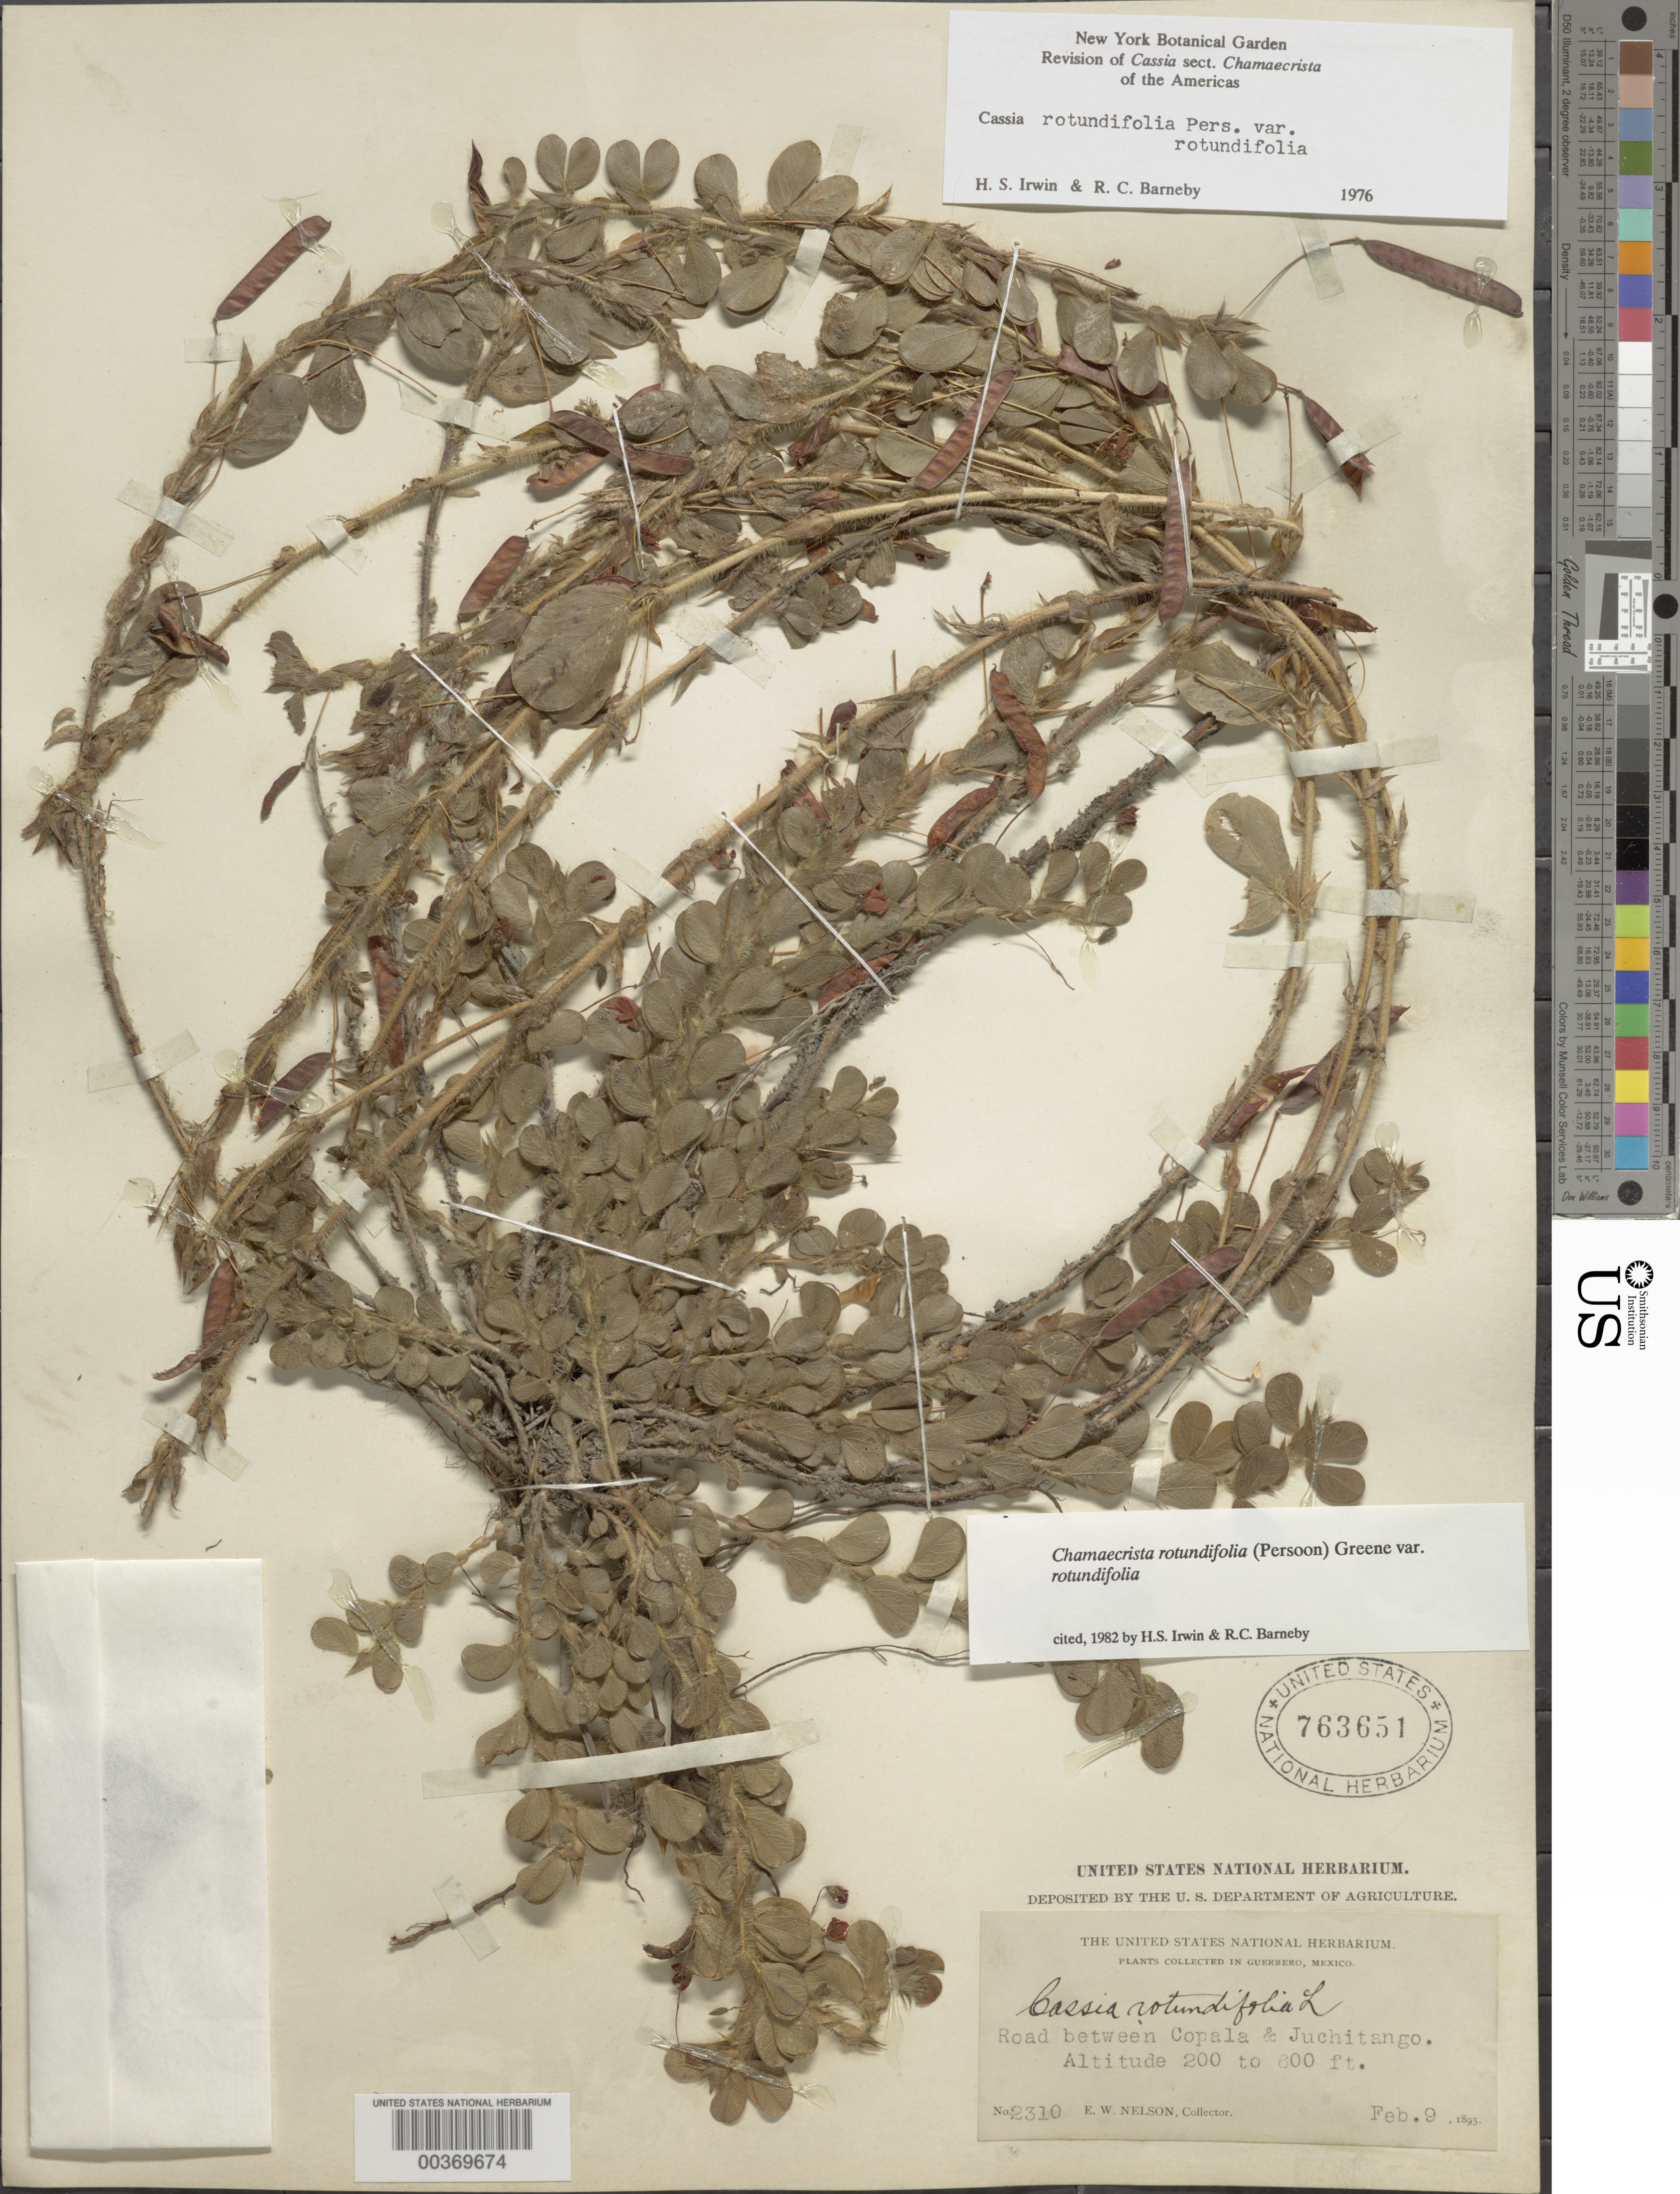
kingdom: Plantae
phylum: Tracheophyta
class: Magnoliopsida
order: Fabales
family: Fabaceae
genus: Chamaecrista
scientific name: Chamaecrista rotundifolia var. rotundifolia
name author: (Pers.) Greene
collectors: E. W. Nelson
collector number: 2310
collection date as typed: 09 Feb 1895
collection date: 1895-02-09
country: Mexico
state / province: Guerrero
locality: Road between Copala and Juchitango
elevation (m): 61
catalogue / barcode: US 763651